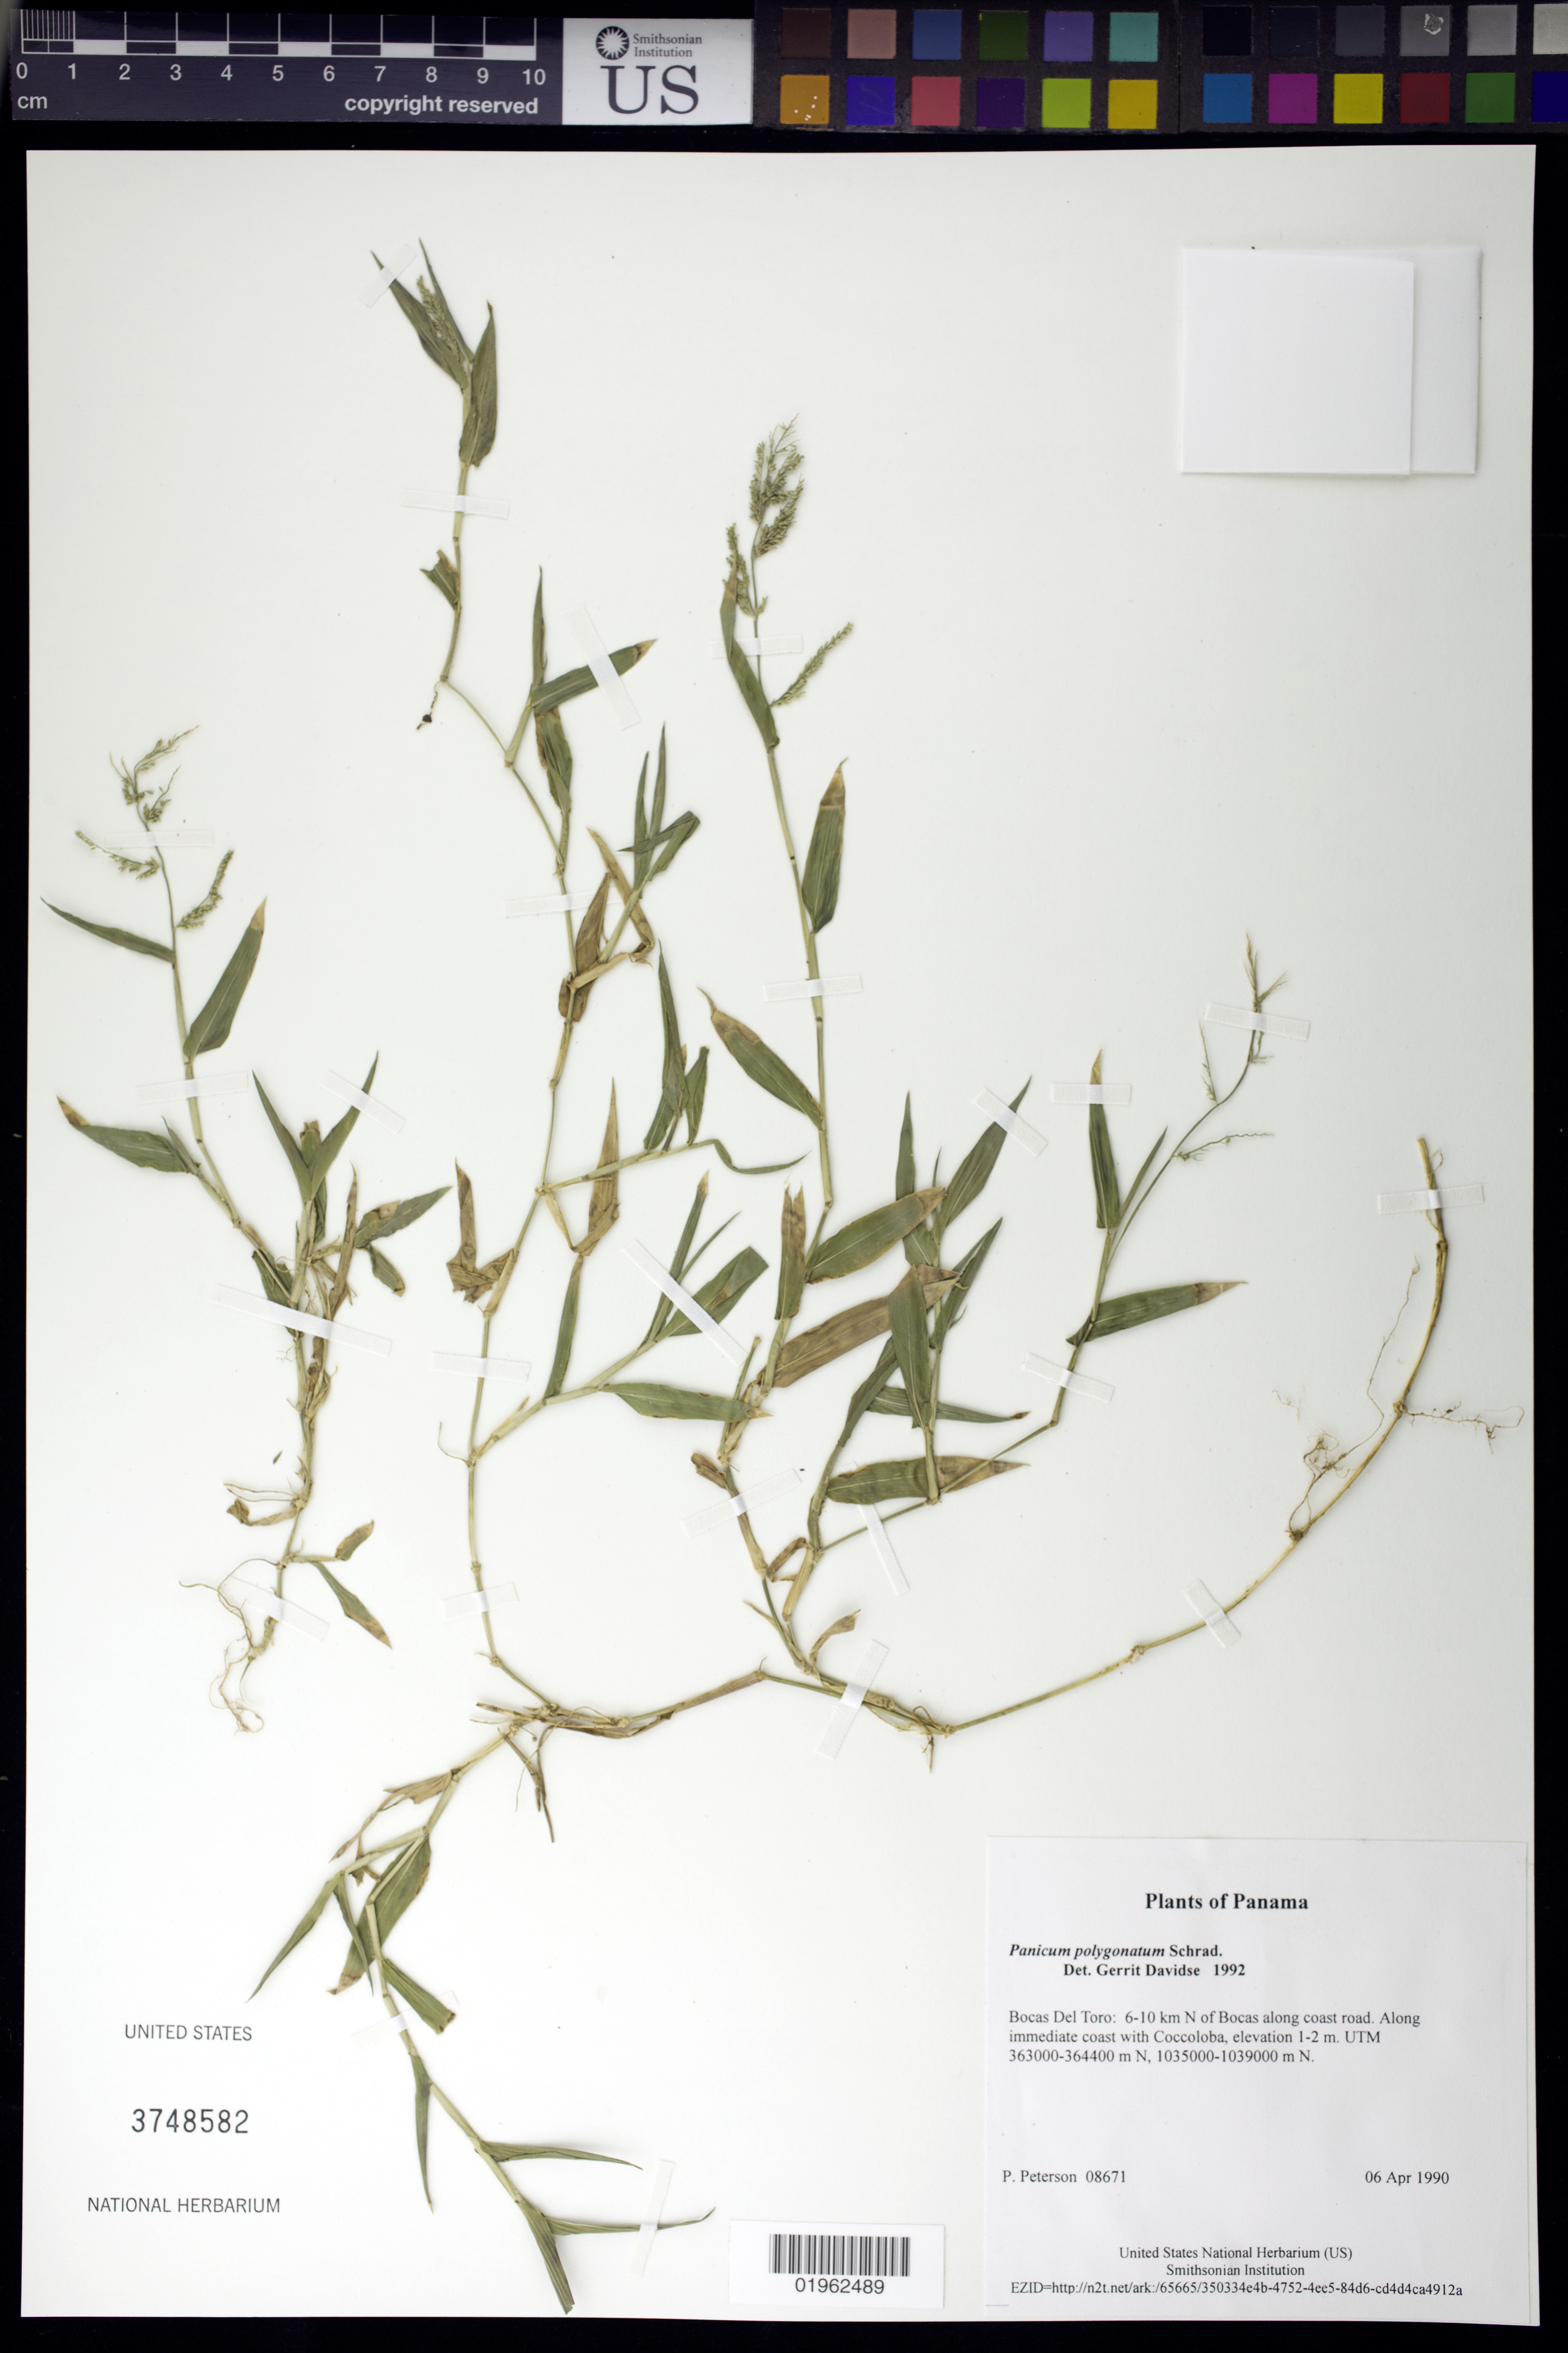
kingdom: Plantae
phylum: Tracheophyta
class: Liliopsida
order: Poales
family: Poaceae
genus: Panicum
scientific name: Panicum polygonatum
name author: Schrad.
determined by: Davidse, Gerrit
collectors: P. M. Peterson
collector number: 08671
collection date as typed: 06 Apr 1990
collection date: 1990-04-06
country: Panama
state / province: Bocas del Toro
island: Colón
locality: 6-10 km N of Bocas along coast road.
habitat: Along immediate coast with Coccoloba, elevation 1-2 m. UTM 363000-364400 m N, 1035000-1039000 m N.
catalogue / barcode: US 3748582